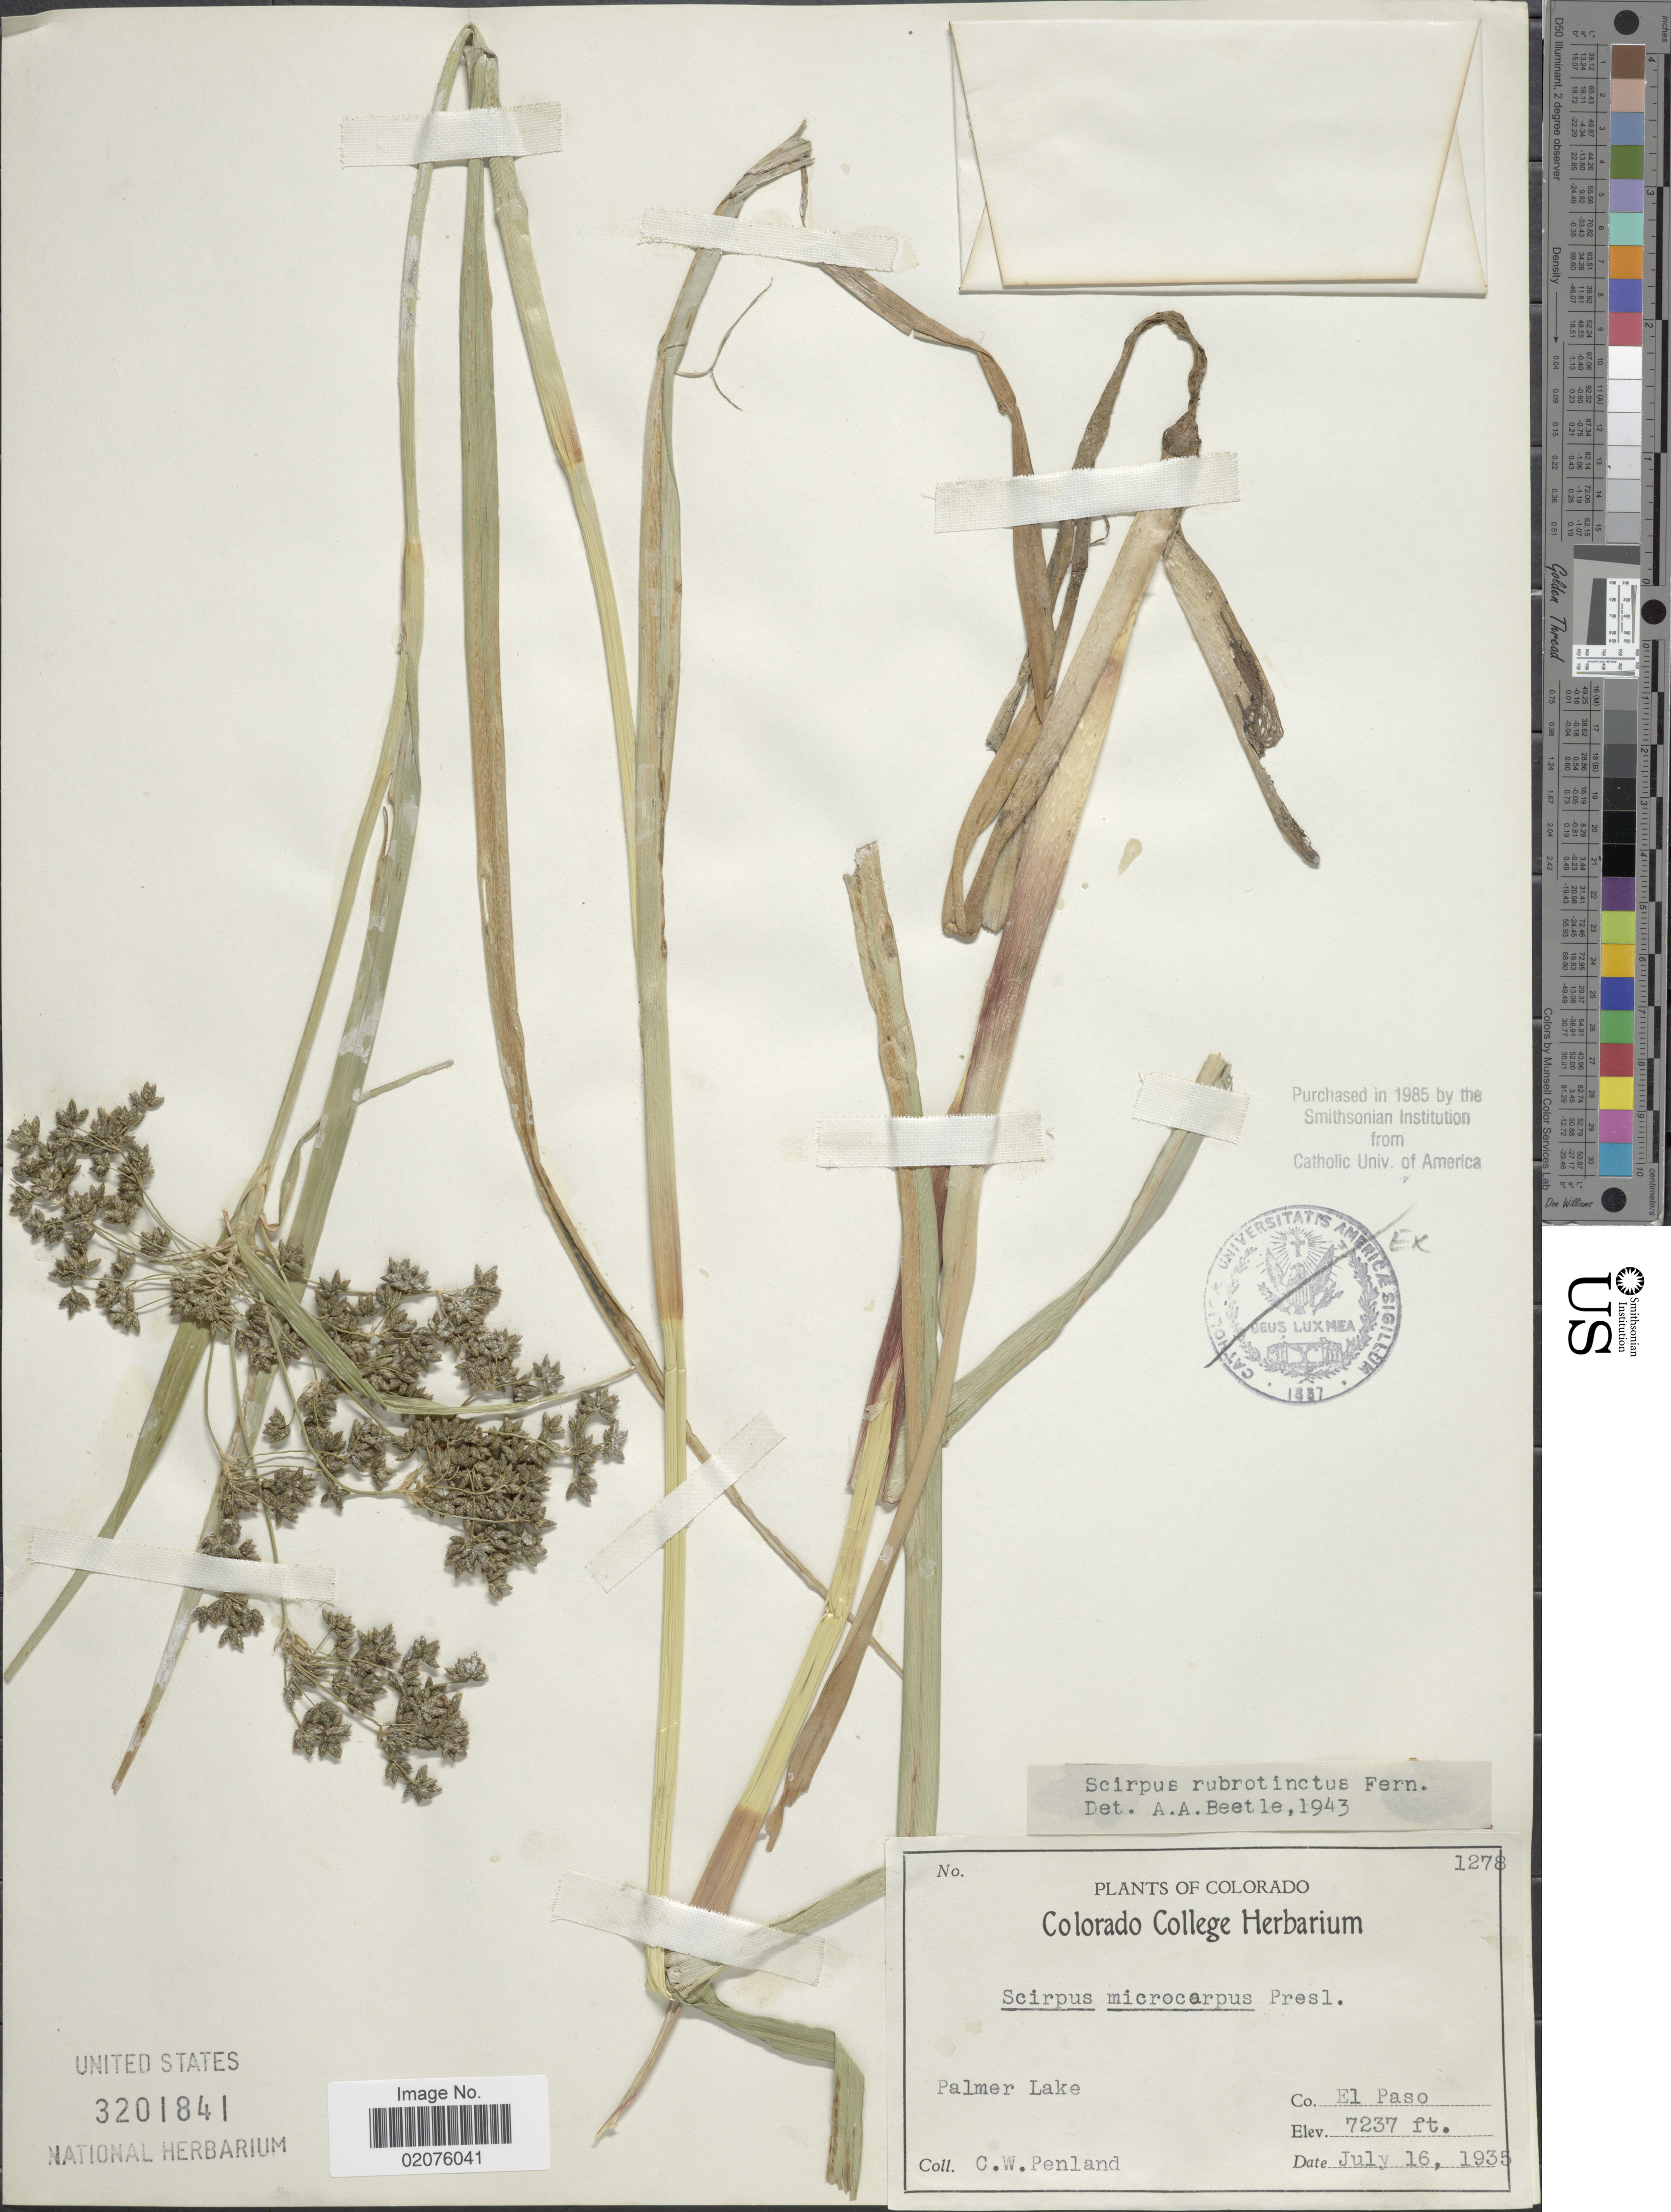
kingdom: Plantae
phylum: Tracheophyta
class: Liliopsida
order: Poales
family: Cyperaceae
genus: Scirpus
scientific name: Scirpus microcarpus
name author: J. Presl & C. Presl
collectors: C. W. Penland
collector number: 1278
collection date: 1935-07-16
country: United States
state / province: Colorado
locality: Palmer Lake, Co. El Paso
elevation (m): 2206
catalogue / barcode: US 3201841